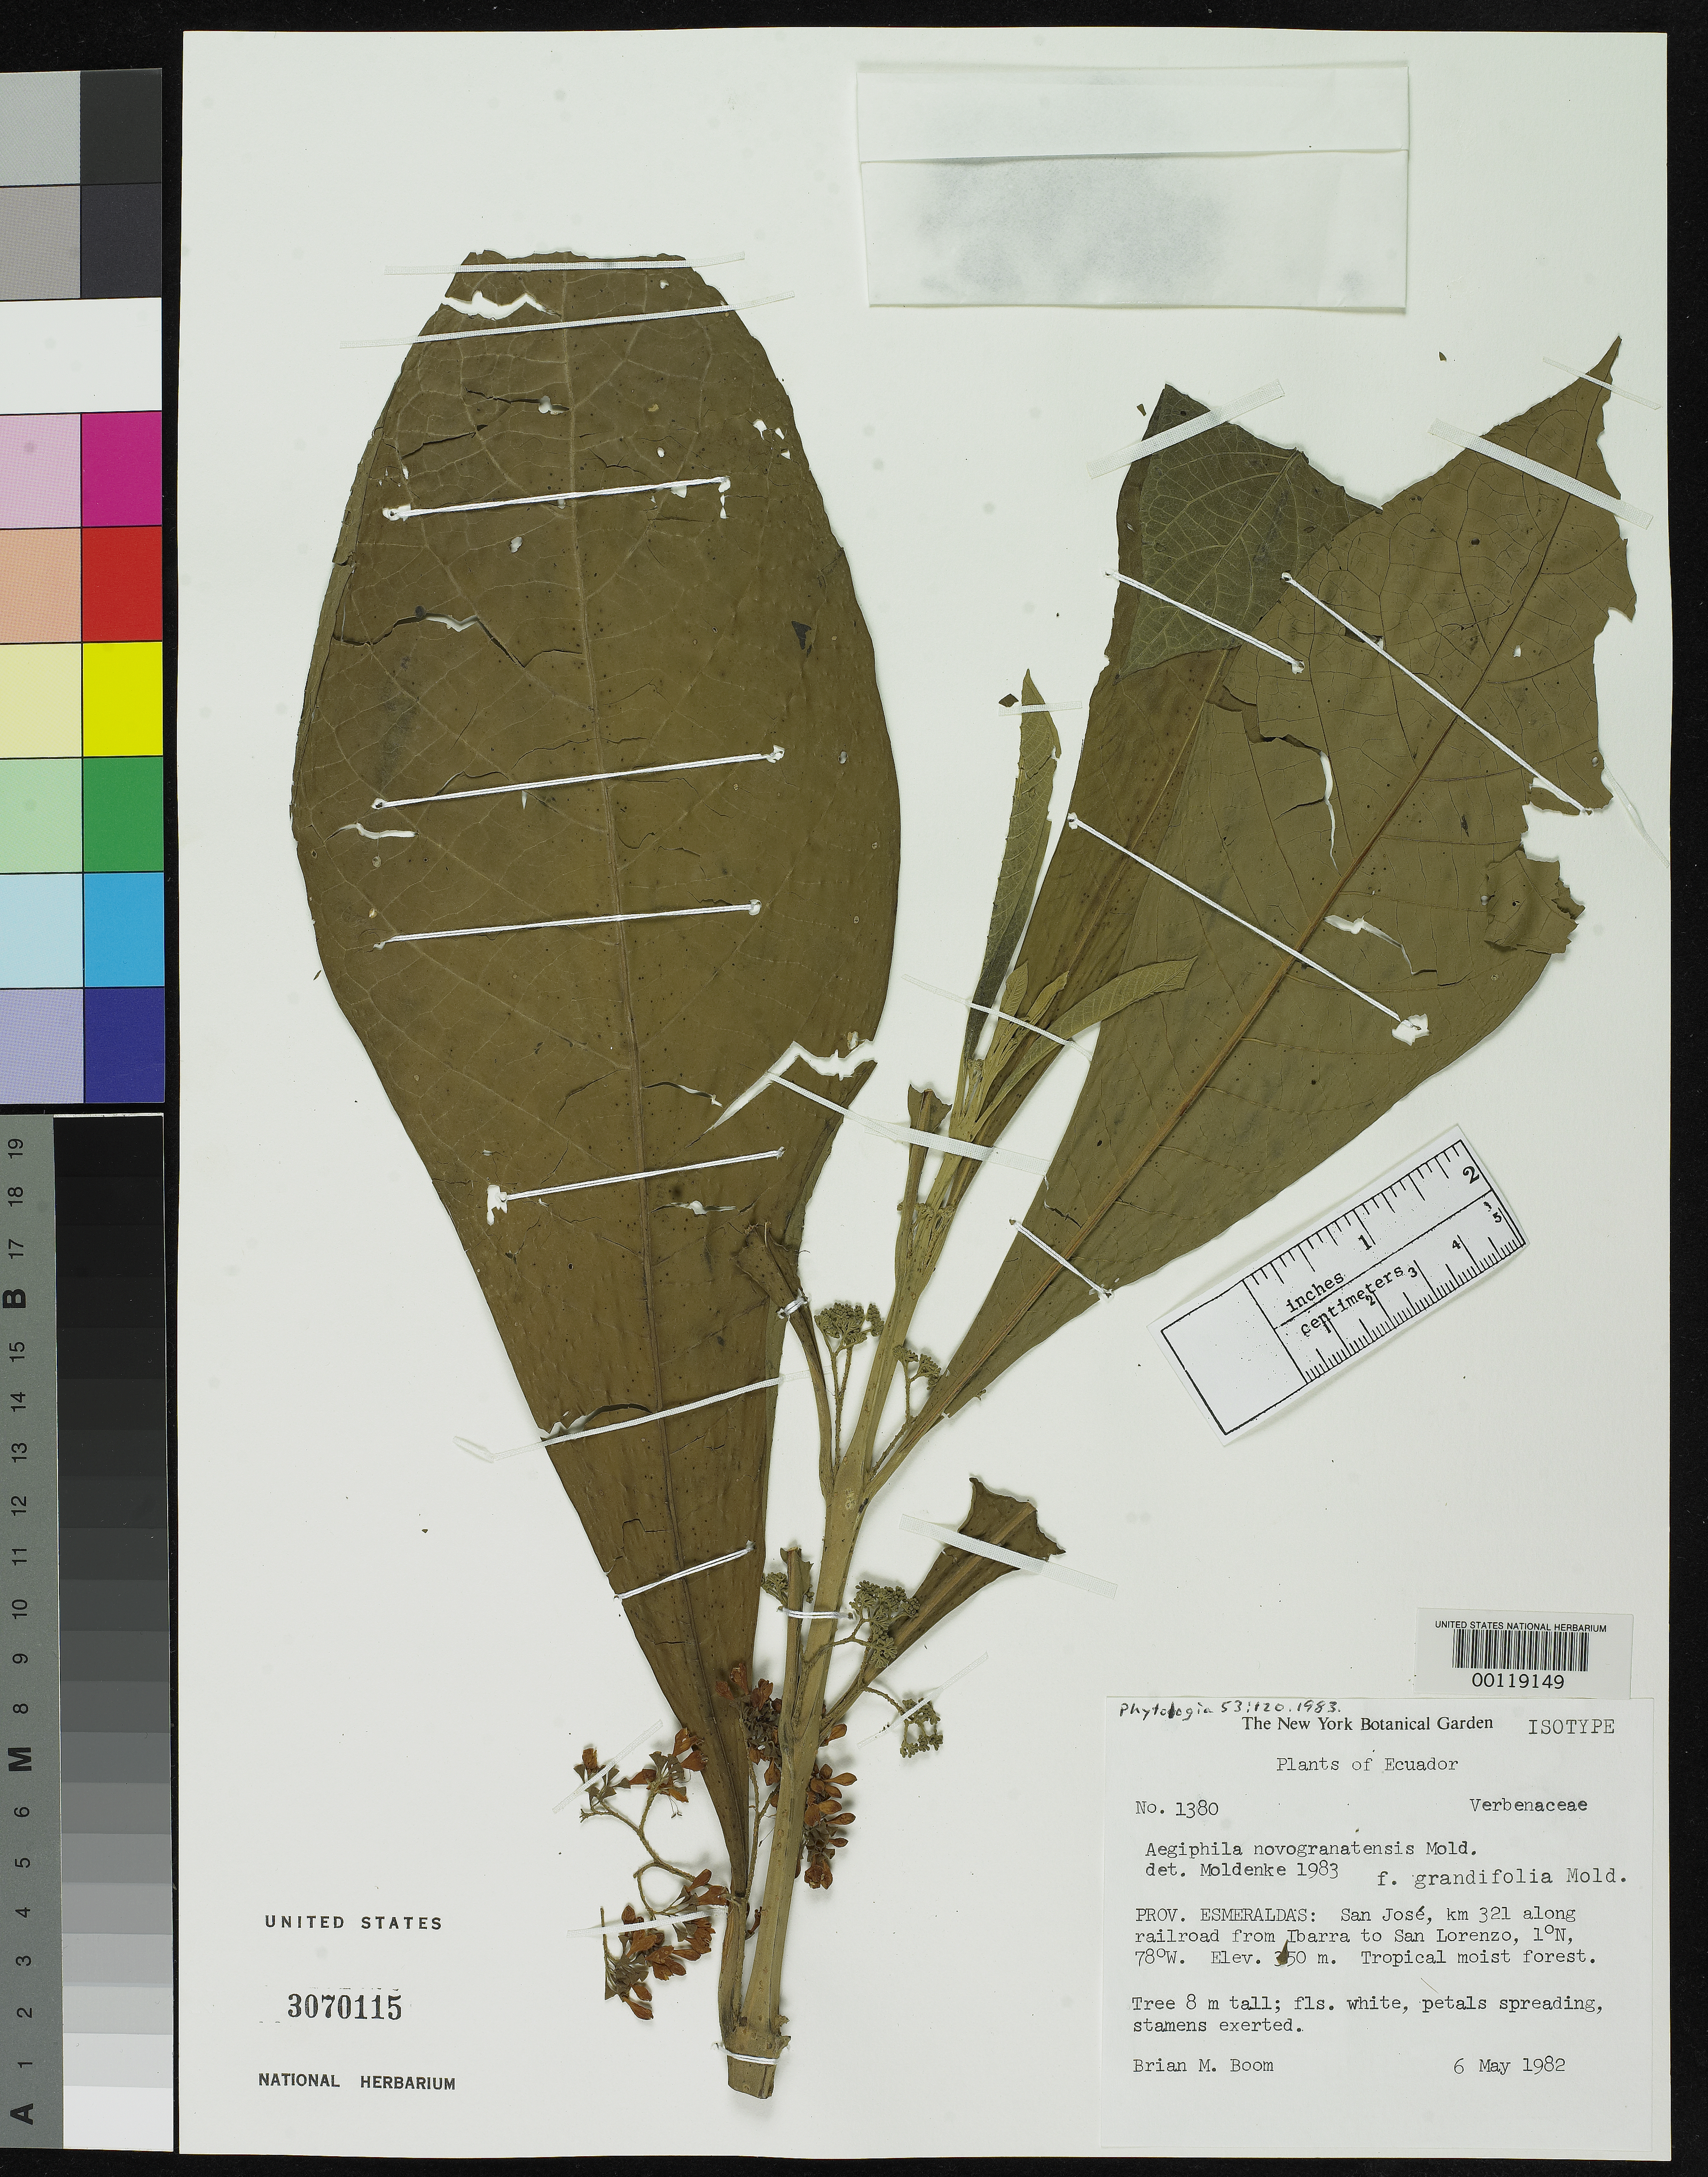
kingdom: Plantae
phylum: Tracheophyta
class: Magnoliopsida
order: Lamiales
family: Lamiaceae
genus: Aegiphila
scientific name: Aegiphila novogranatensis f. grandifolia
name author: Moldenke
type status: Isotype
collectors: B. M. Boom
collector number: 1380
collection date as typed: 06 May 1982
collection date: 1982-05-06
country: Ecuador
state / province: Esmeraldas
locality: San Jose, km 321 along railroad from Ibarra to San Lorenzo.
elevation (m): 350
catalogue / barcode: US 3070115